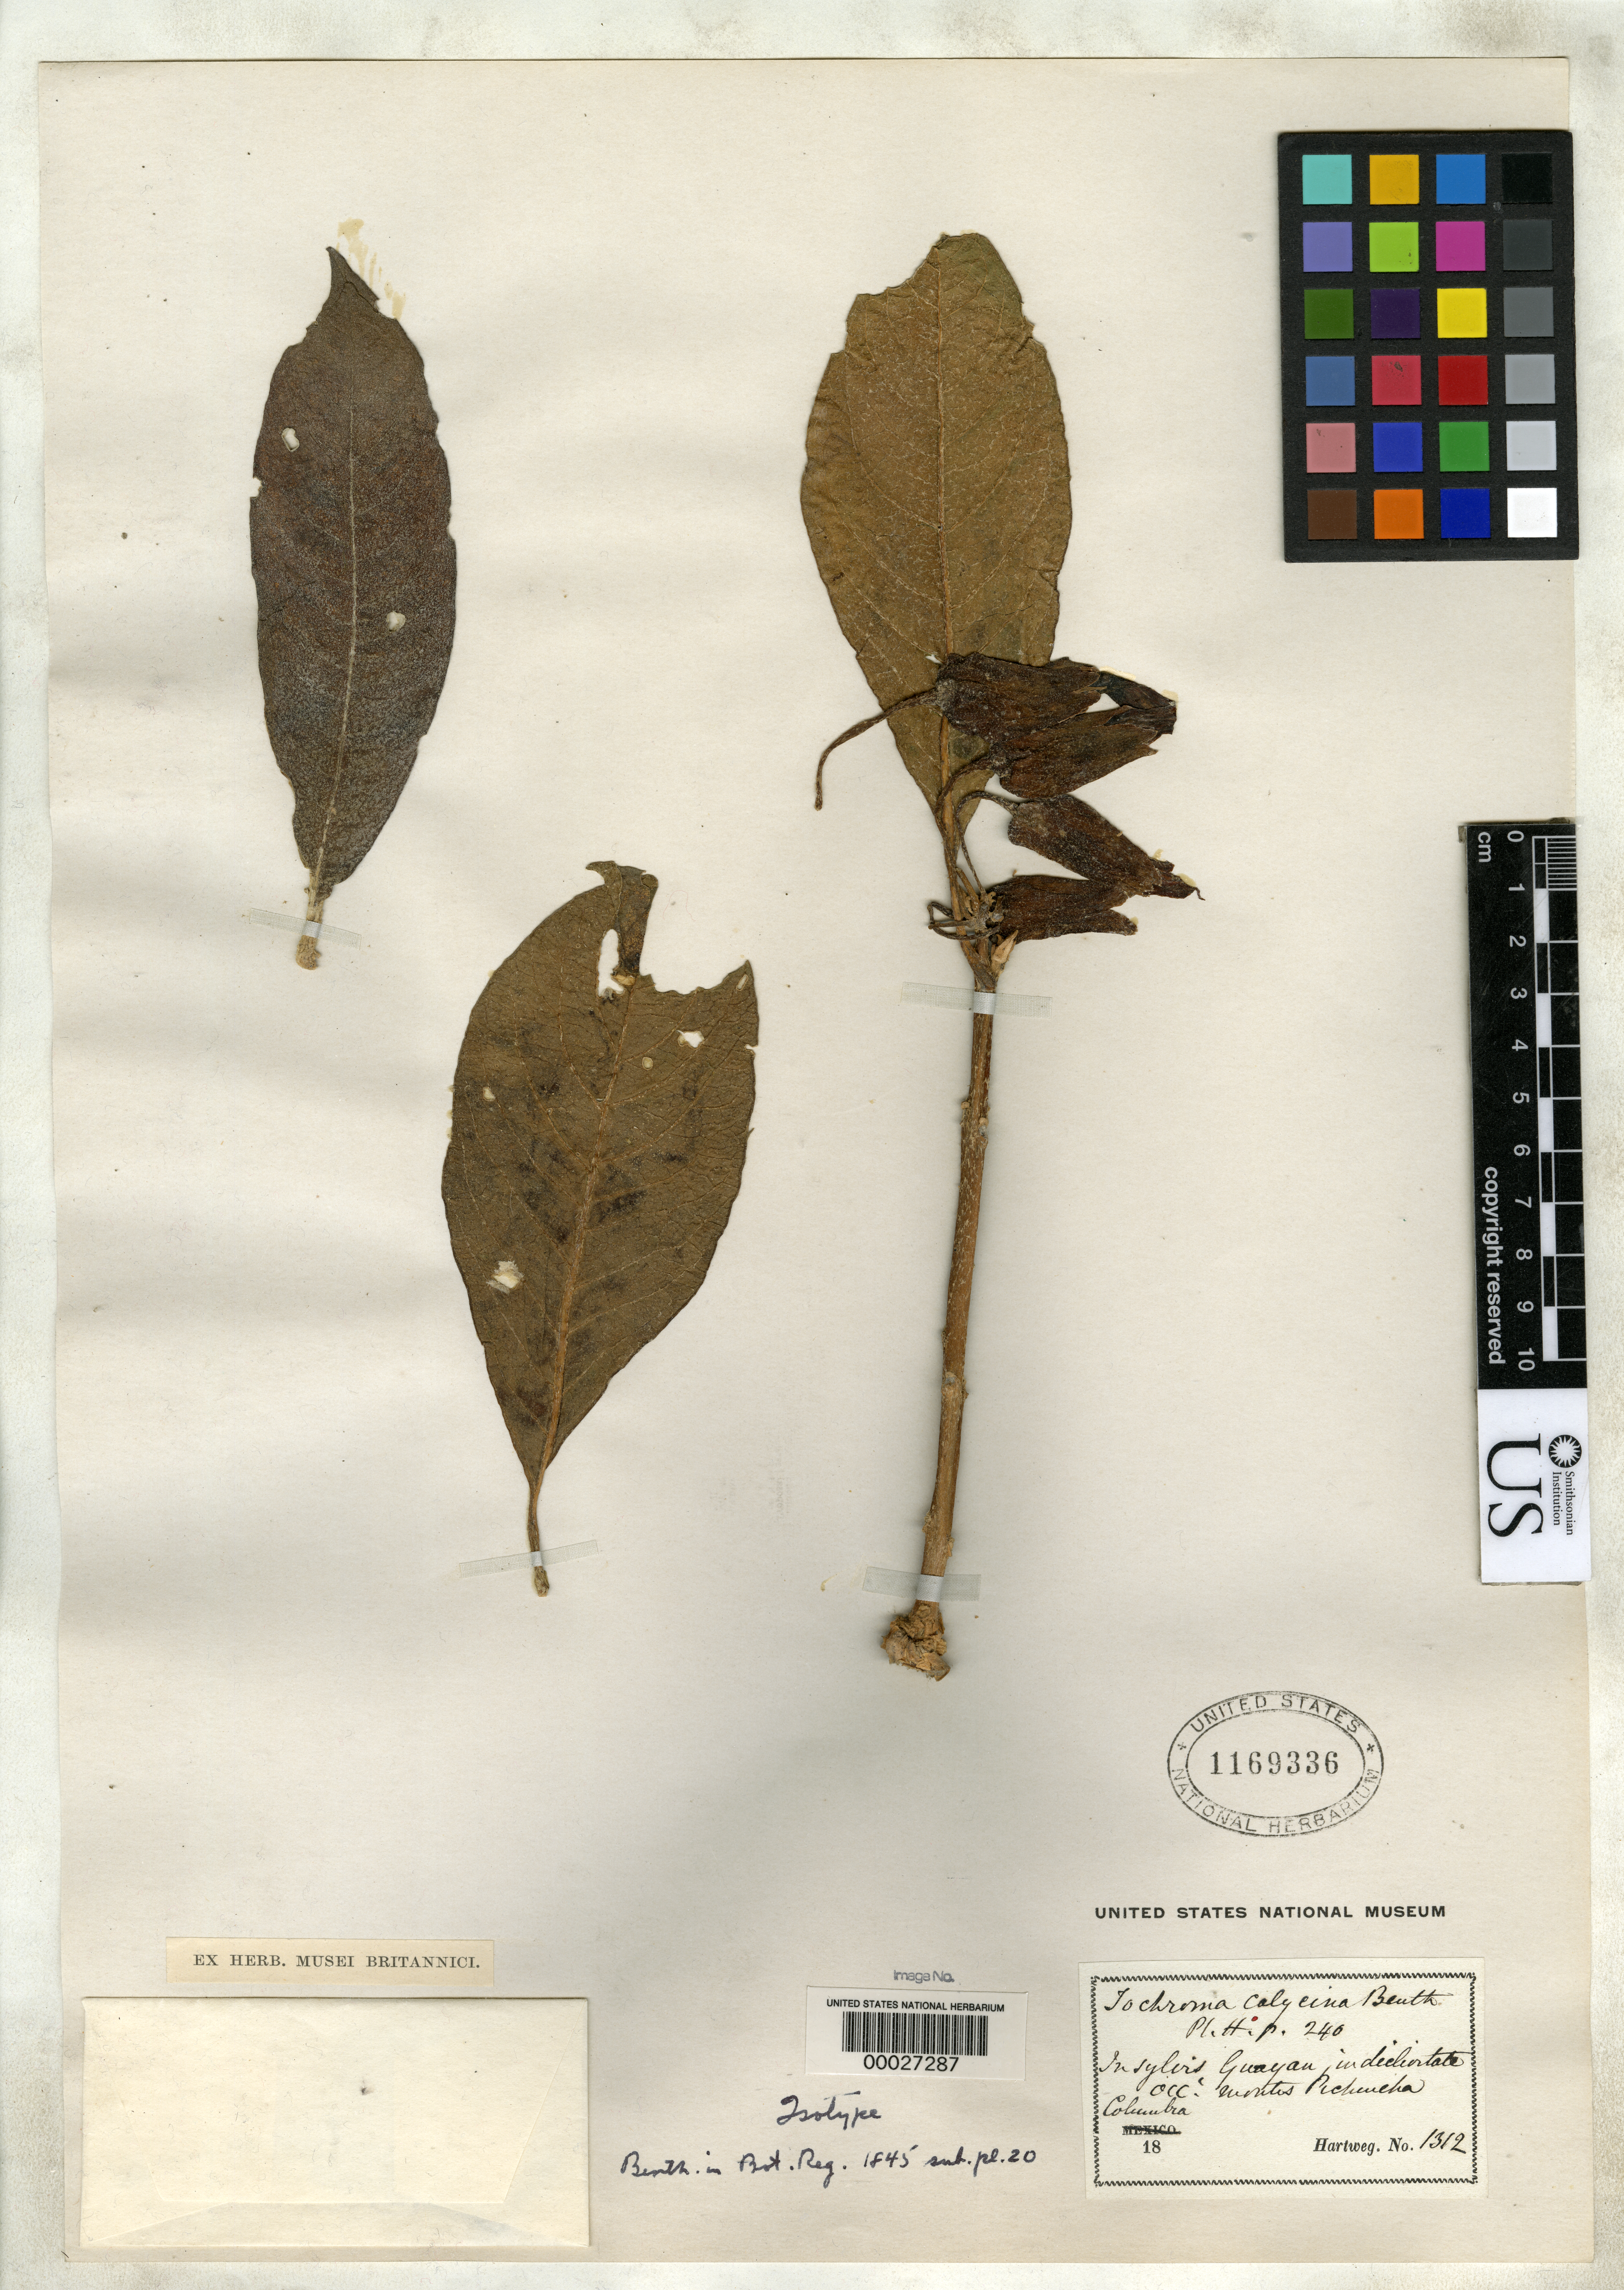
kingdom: Plantae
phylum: Tracheophyta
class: Magnoliopsida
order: Solanales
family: Solanaceae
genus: Iochroma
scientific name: Iochroma calycina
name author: Benth.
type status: Isotype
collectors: K. Hartweg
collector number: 1312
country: Ecuador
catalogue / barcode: US 1169336